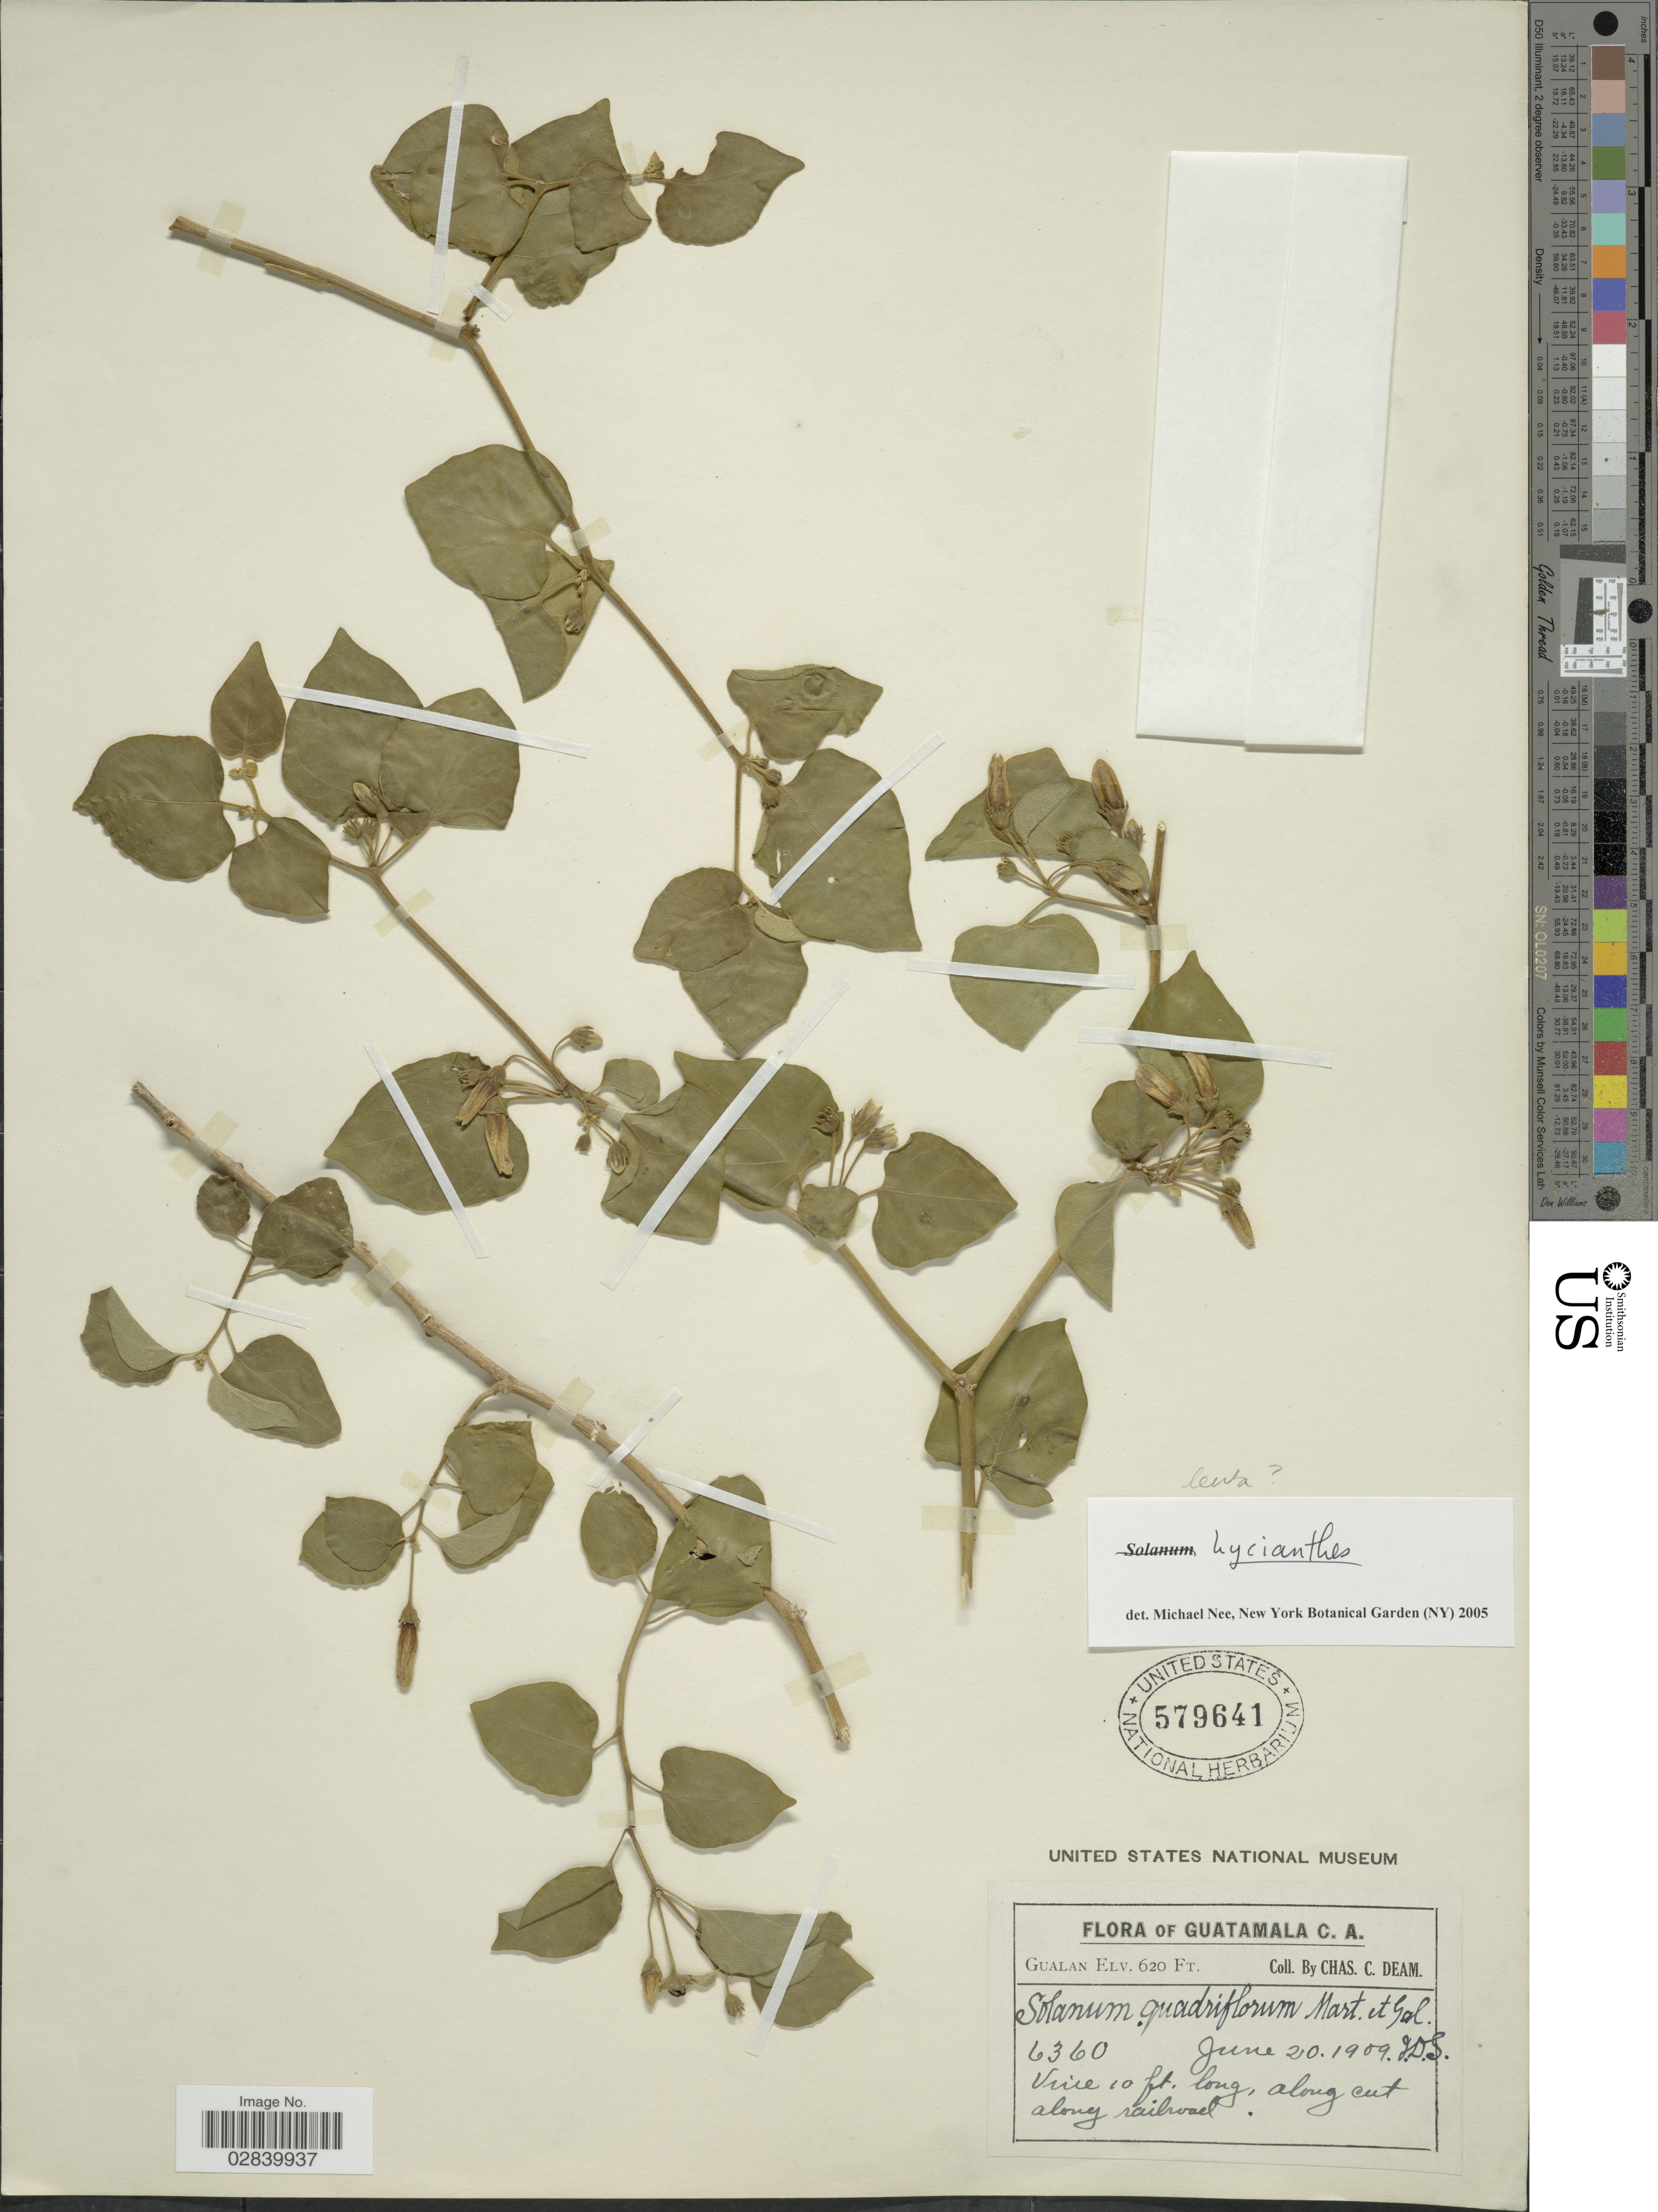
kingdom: Plantae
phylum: Tracheophyta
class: Magnoliopsida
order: Solanales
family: Solanaceae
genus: Lycianthes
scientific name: Lycianthes lenta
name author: (Cav.) Bitter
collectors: C. C. Deam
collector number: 6360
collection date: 1909-06-20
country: Guatemala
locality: Guatamala C. A. Gualan. Along railroad.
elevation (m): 189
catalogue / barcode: US 579641